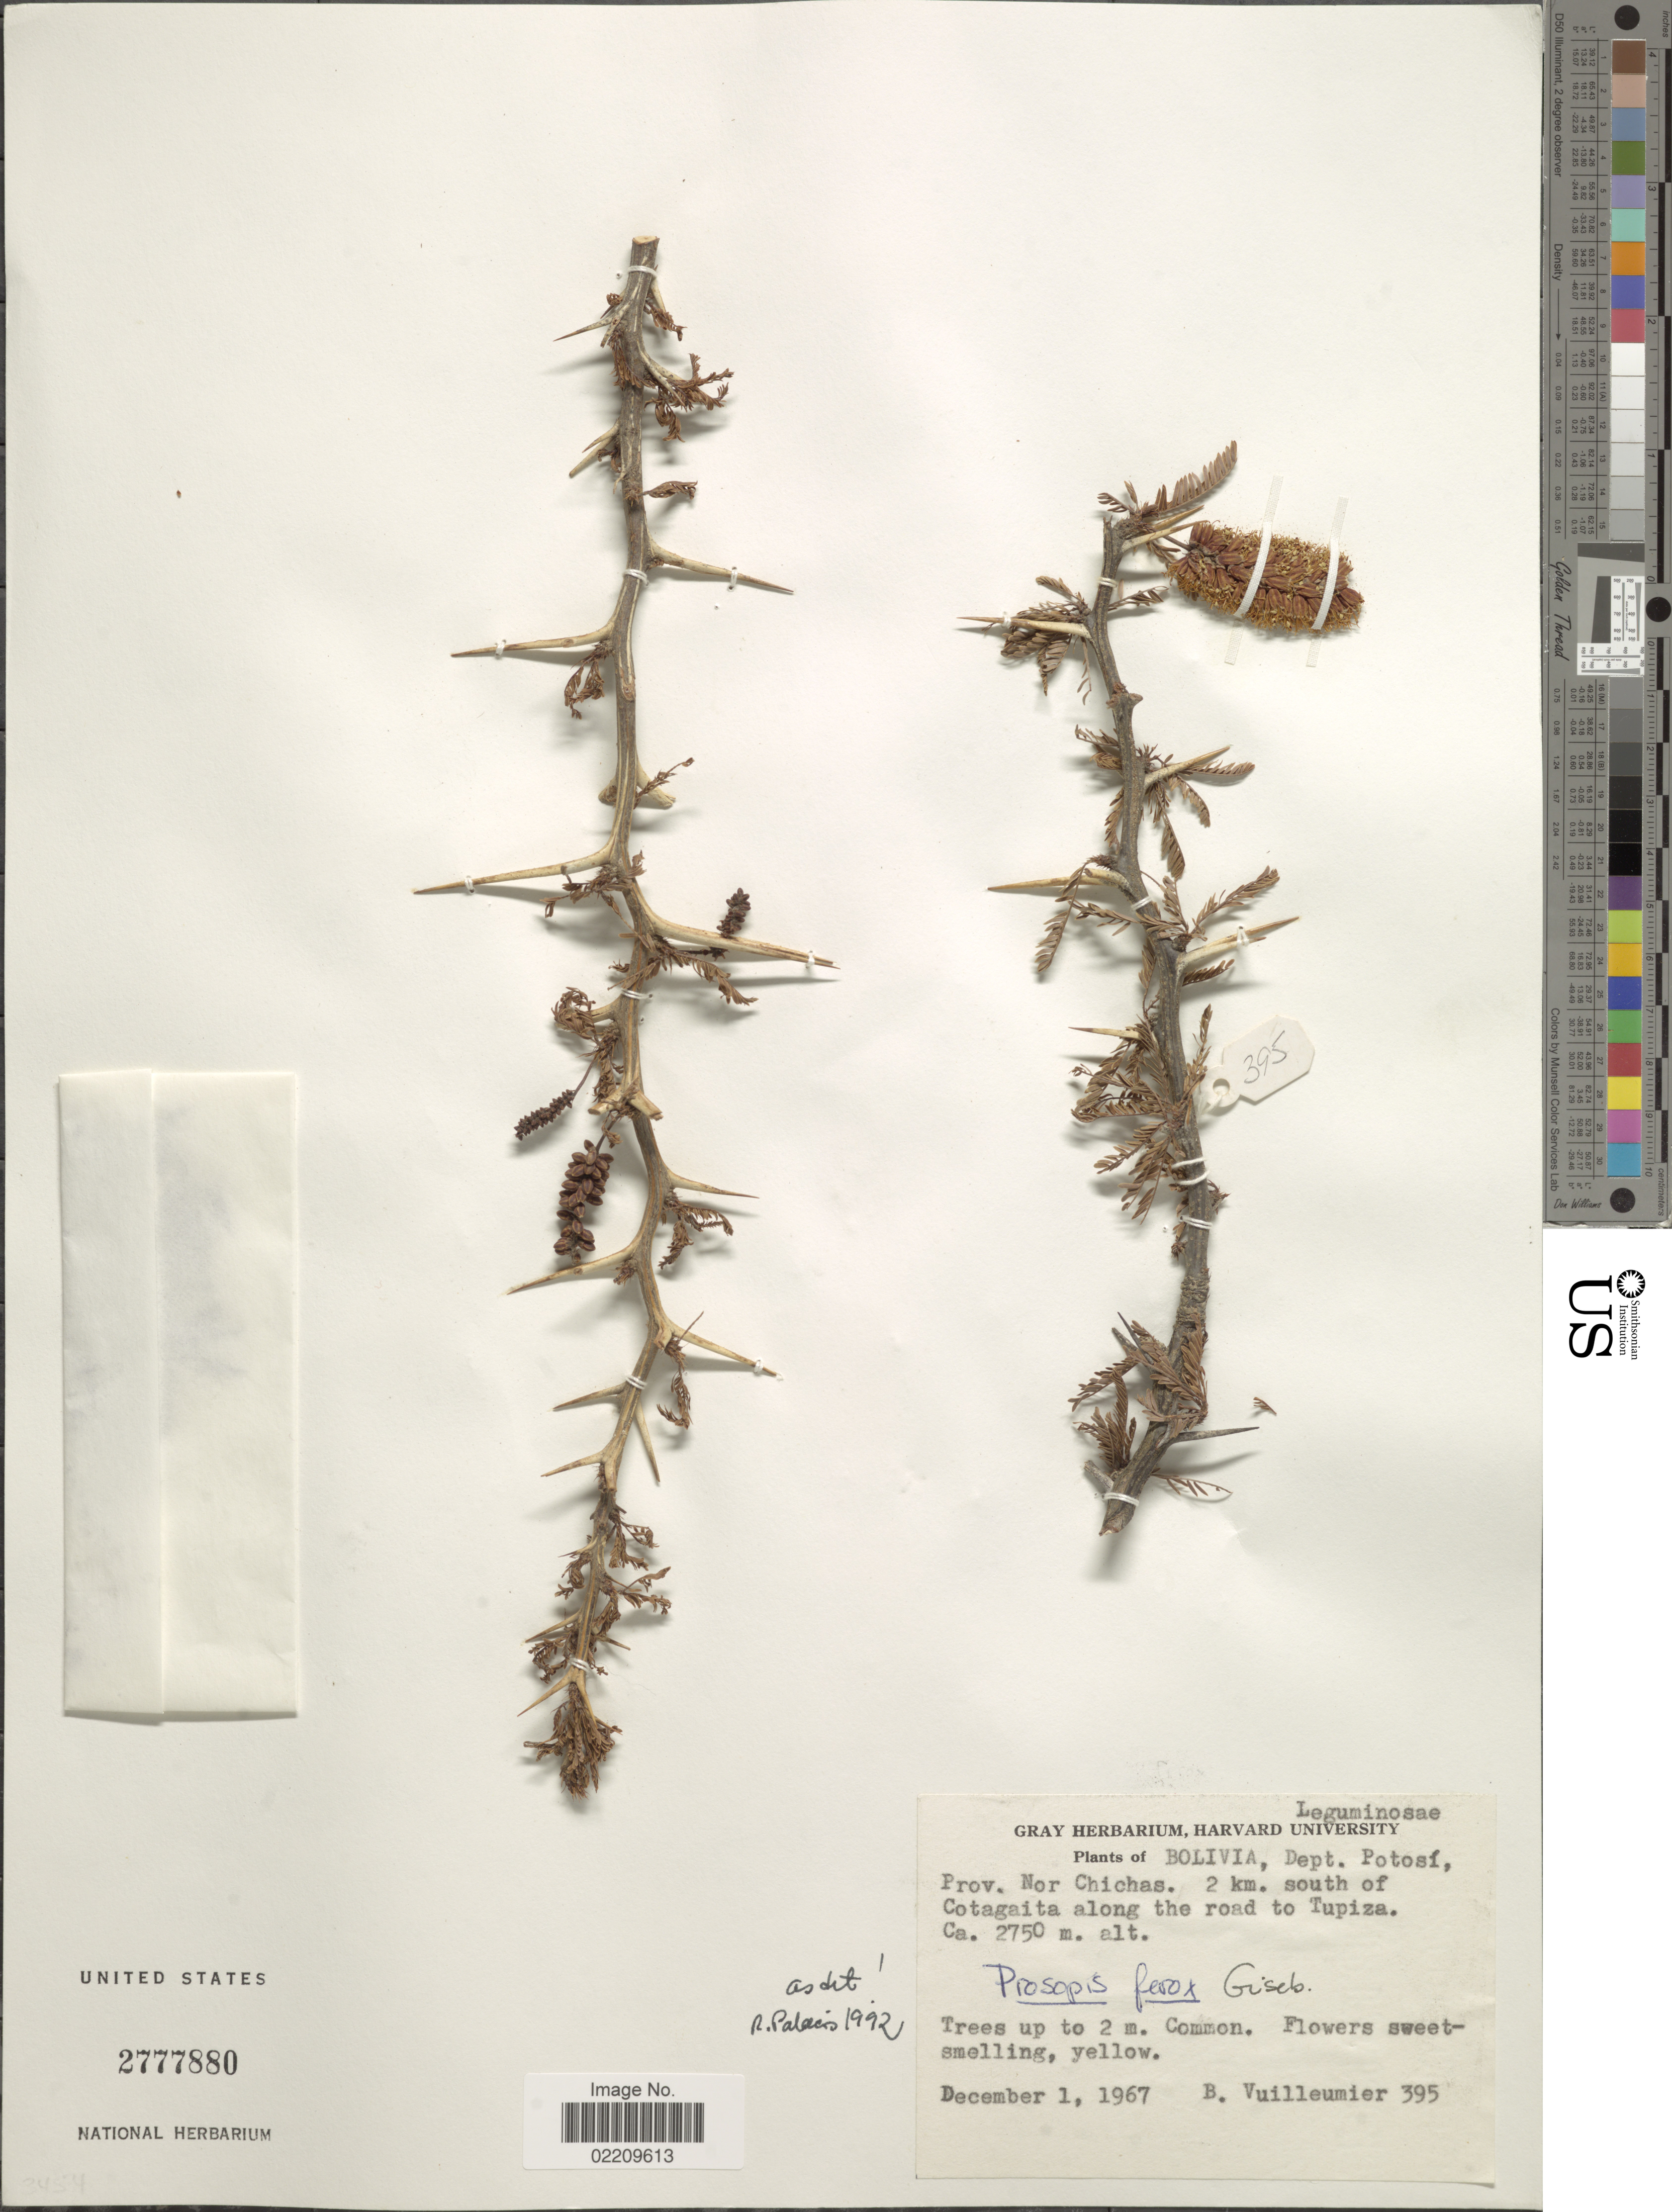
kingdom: Plantae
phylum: Tracheophyta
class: Magnoliopsida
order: Fabales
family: Fabaceae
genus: Strombocarpa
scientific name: Strombocarpa ferox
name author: (Griseb.) C. E. Hughes & G.P. Lewis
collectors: B. Vuilleumier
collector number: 395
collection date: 1967-12-01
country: Bolivia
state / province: Potosi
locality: Prov. Nor Chicas. 2 km. south of Cotagaita along the road to Tupiza.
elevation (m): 2750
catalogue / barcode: US 2777880